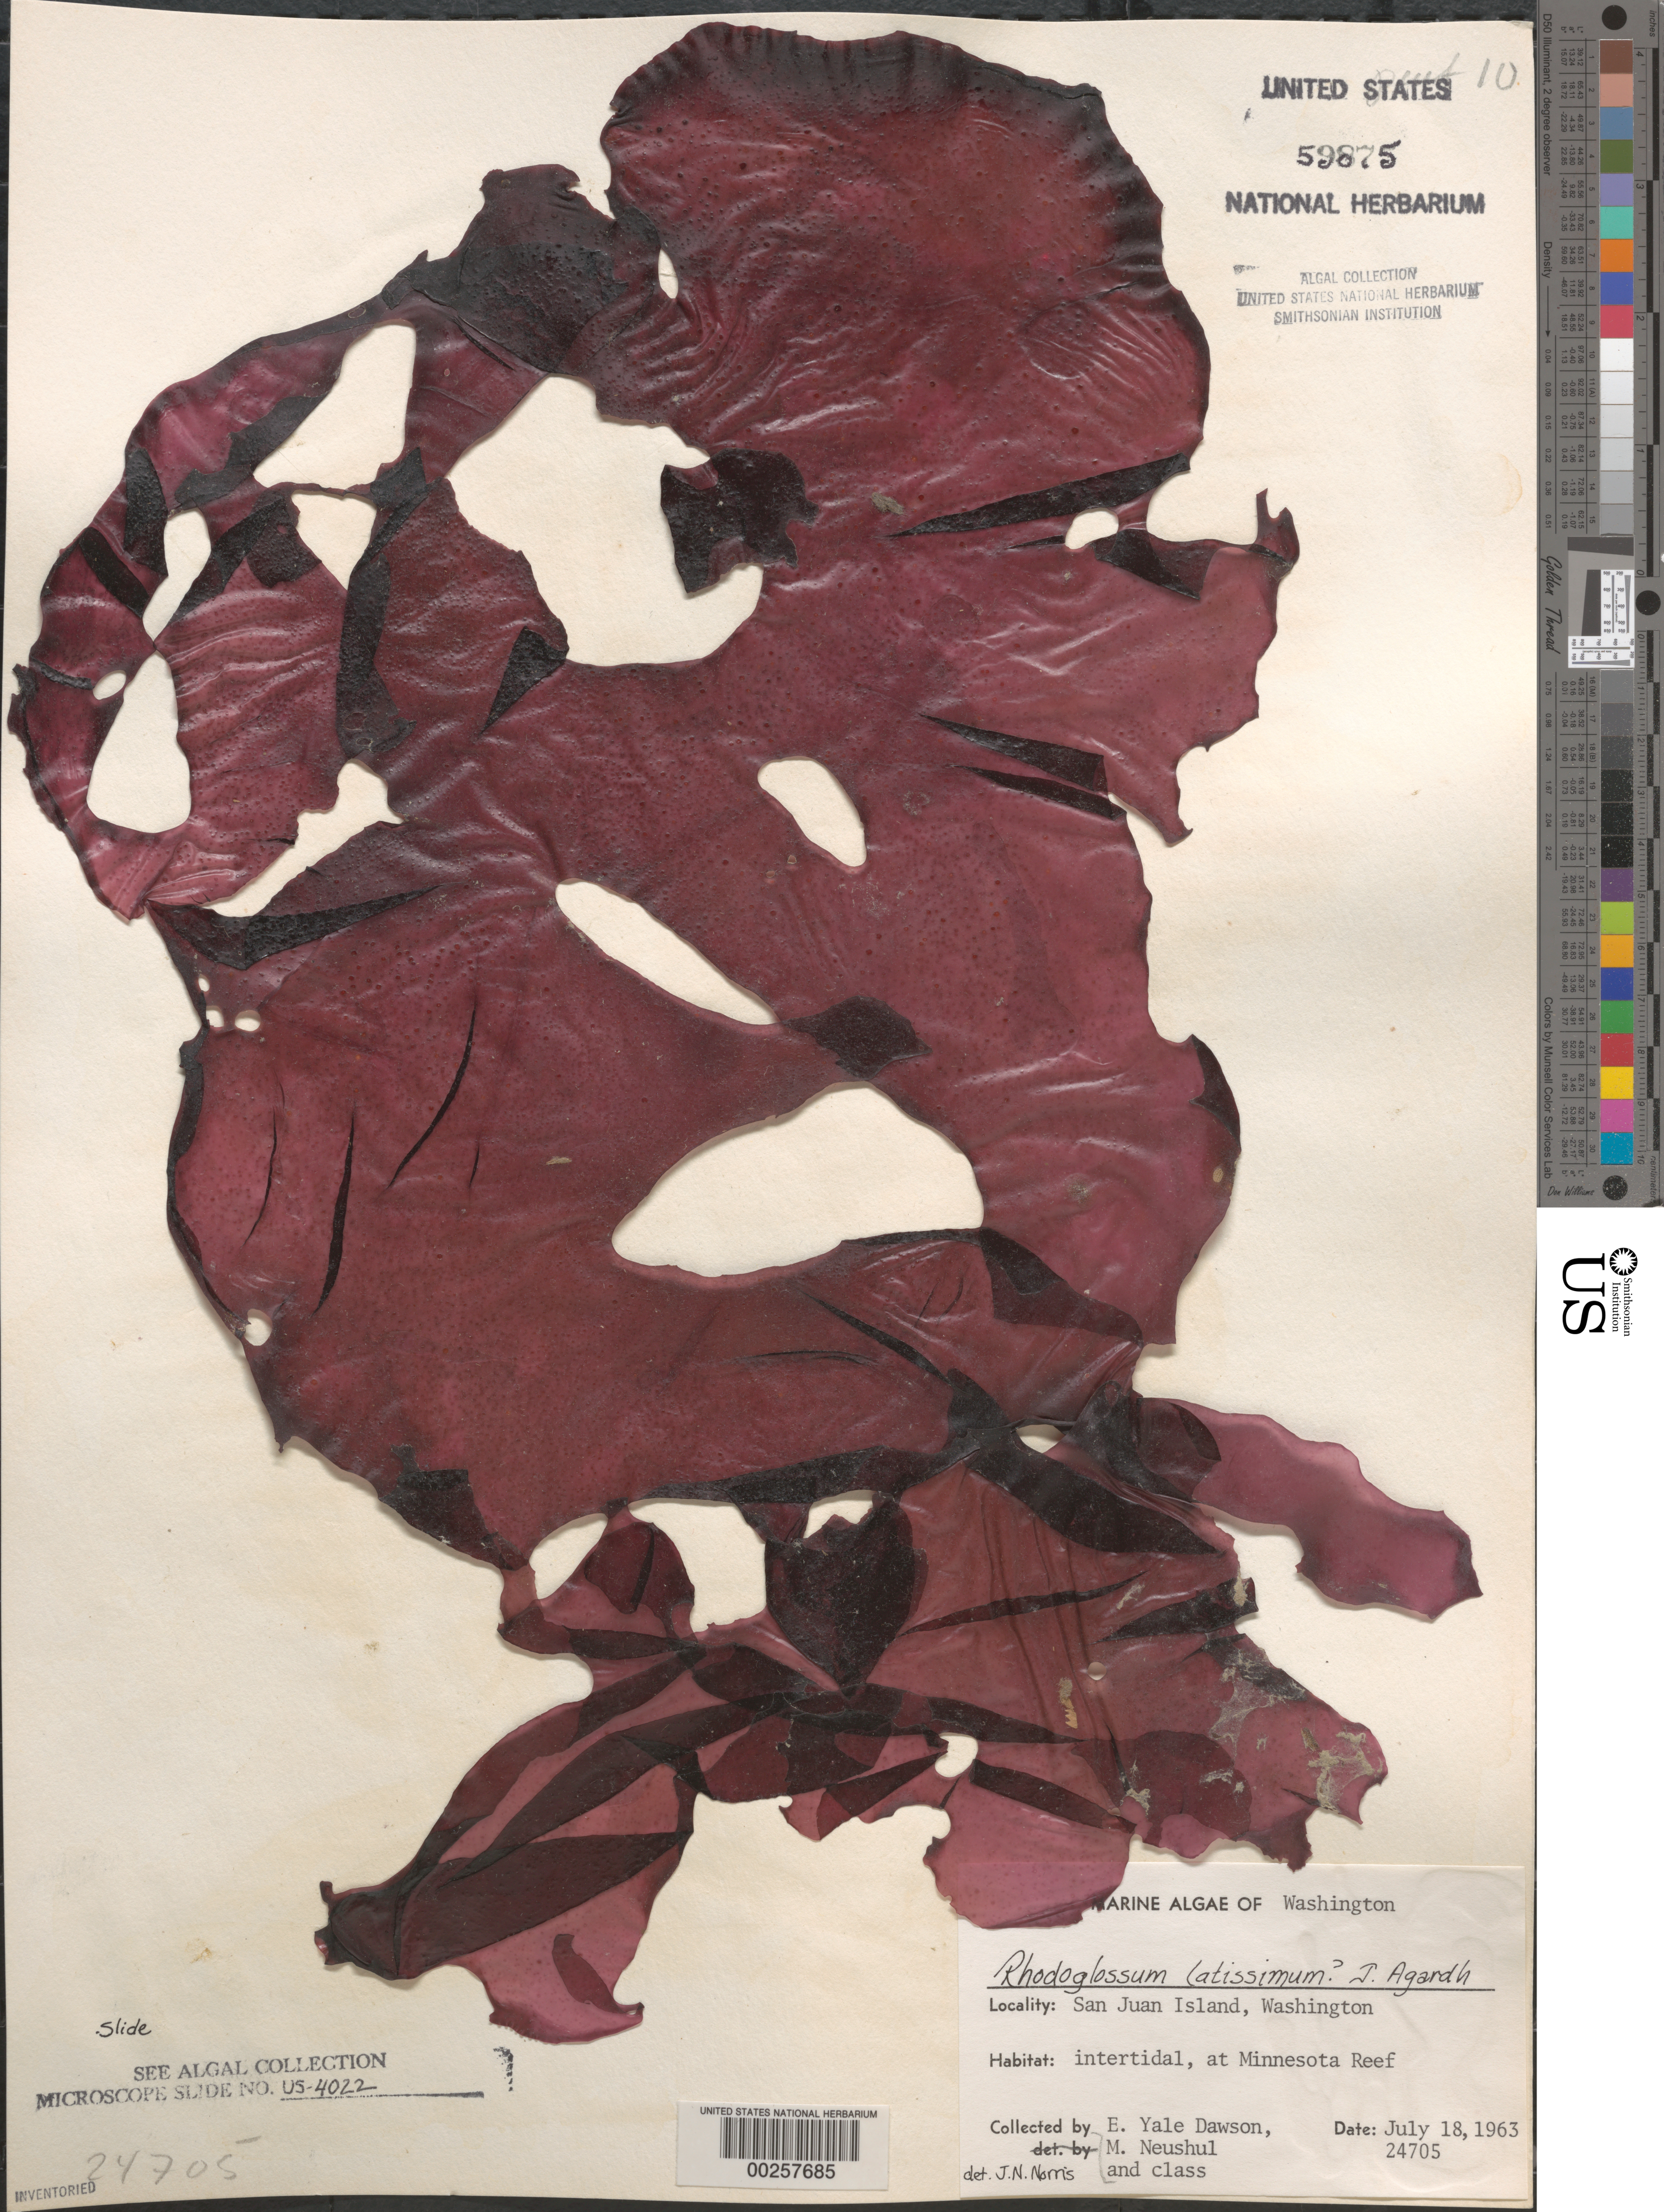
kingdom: Plantae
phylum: Rhodophyta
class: Florideophyceae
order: Gigartinales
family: Gigartinaceae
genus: Iridaea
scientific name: Iridaea latissima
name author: (Hooker f. & Harv.) Grunow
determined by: Algae name updating Project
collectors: E. Y. Dawson, M. Neushul & Algae Class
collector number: EYD 24705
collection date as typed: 18 Jul 1963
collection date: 1963-07-18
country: United States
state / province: Washington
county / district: San Juan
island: San Juan Island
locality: Minnesota Reef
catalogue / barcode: US 59875